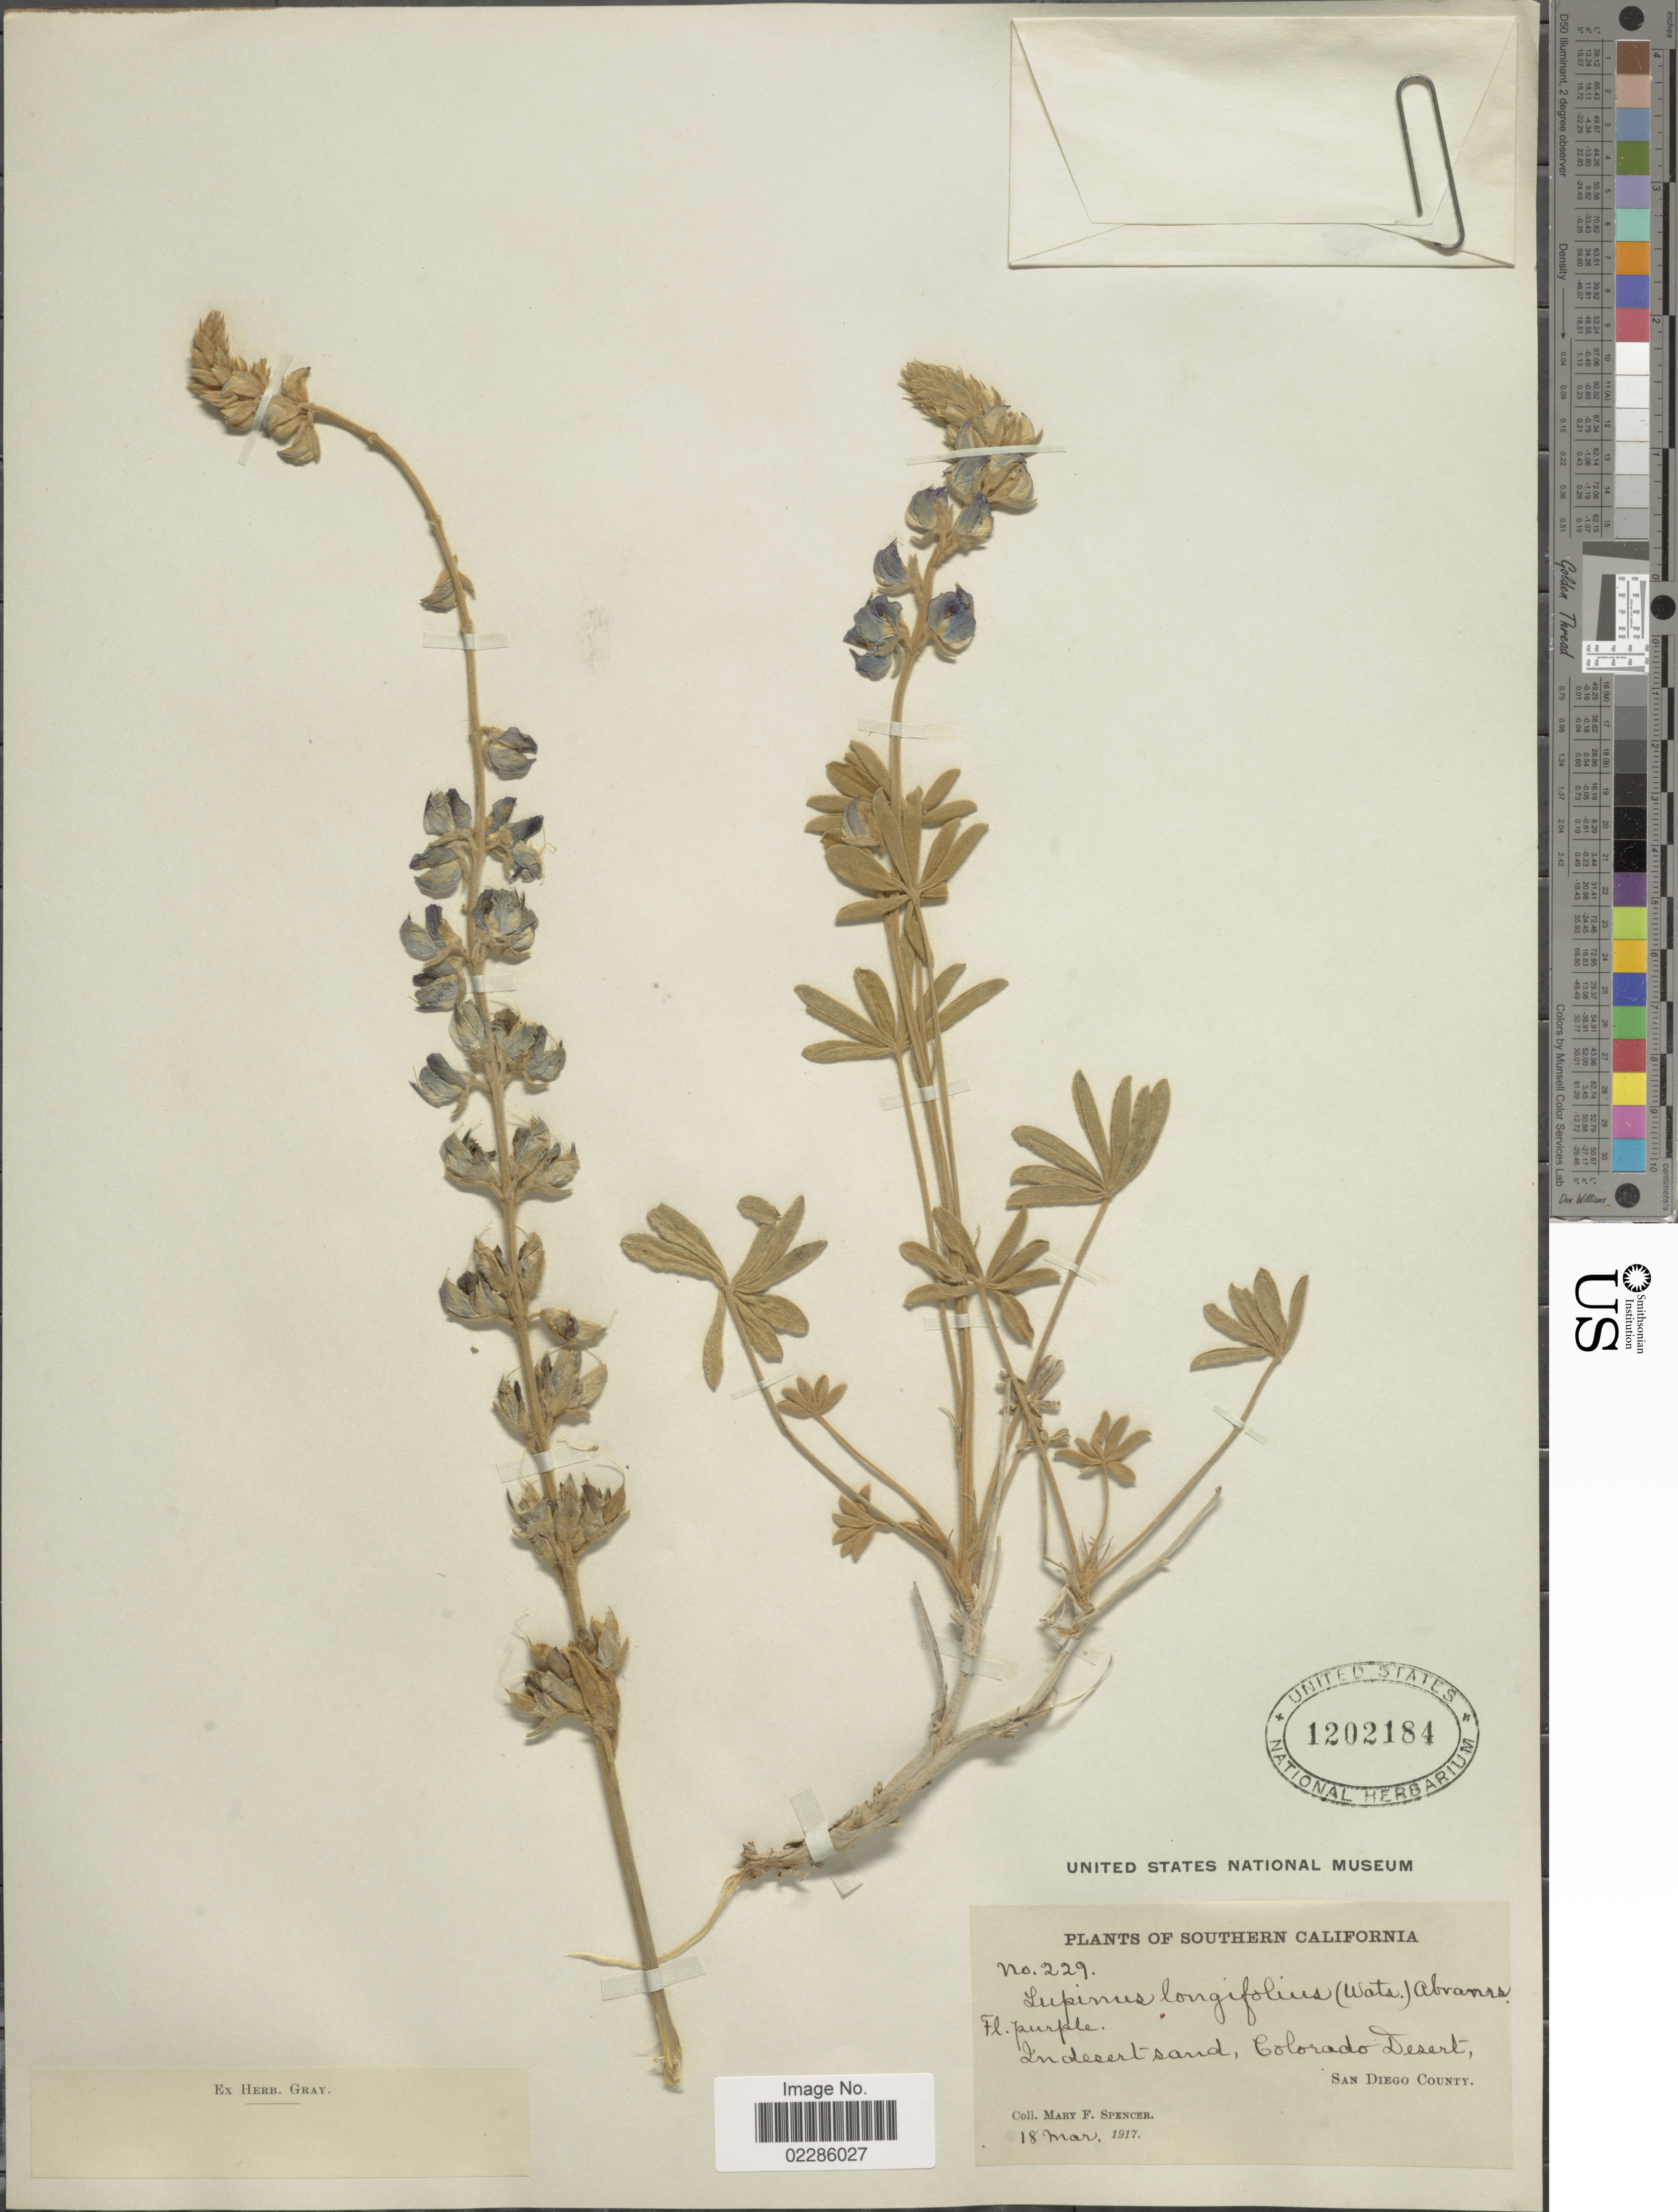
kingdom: Plantae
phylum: Tracheophyta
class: Magnoliopsida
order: Fabales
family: Fabaceae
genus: Lupinus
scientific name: Lupinus longifolius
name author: (S. Watson) Abrams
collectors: M. Spencer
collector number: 229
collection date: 1917-03-18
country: United States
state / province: California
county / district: San Diego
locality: Southern California, In desert sand, Colorado Desert, San Diego County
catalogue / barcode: US 1202184